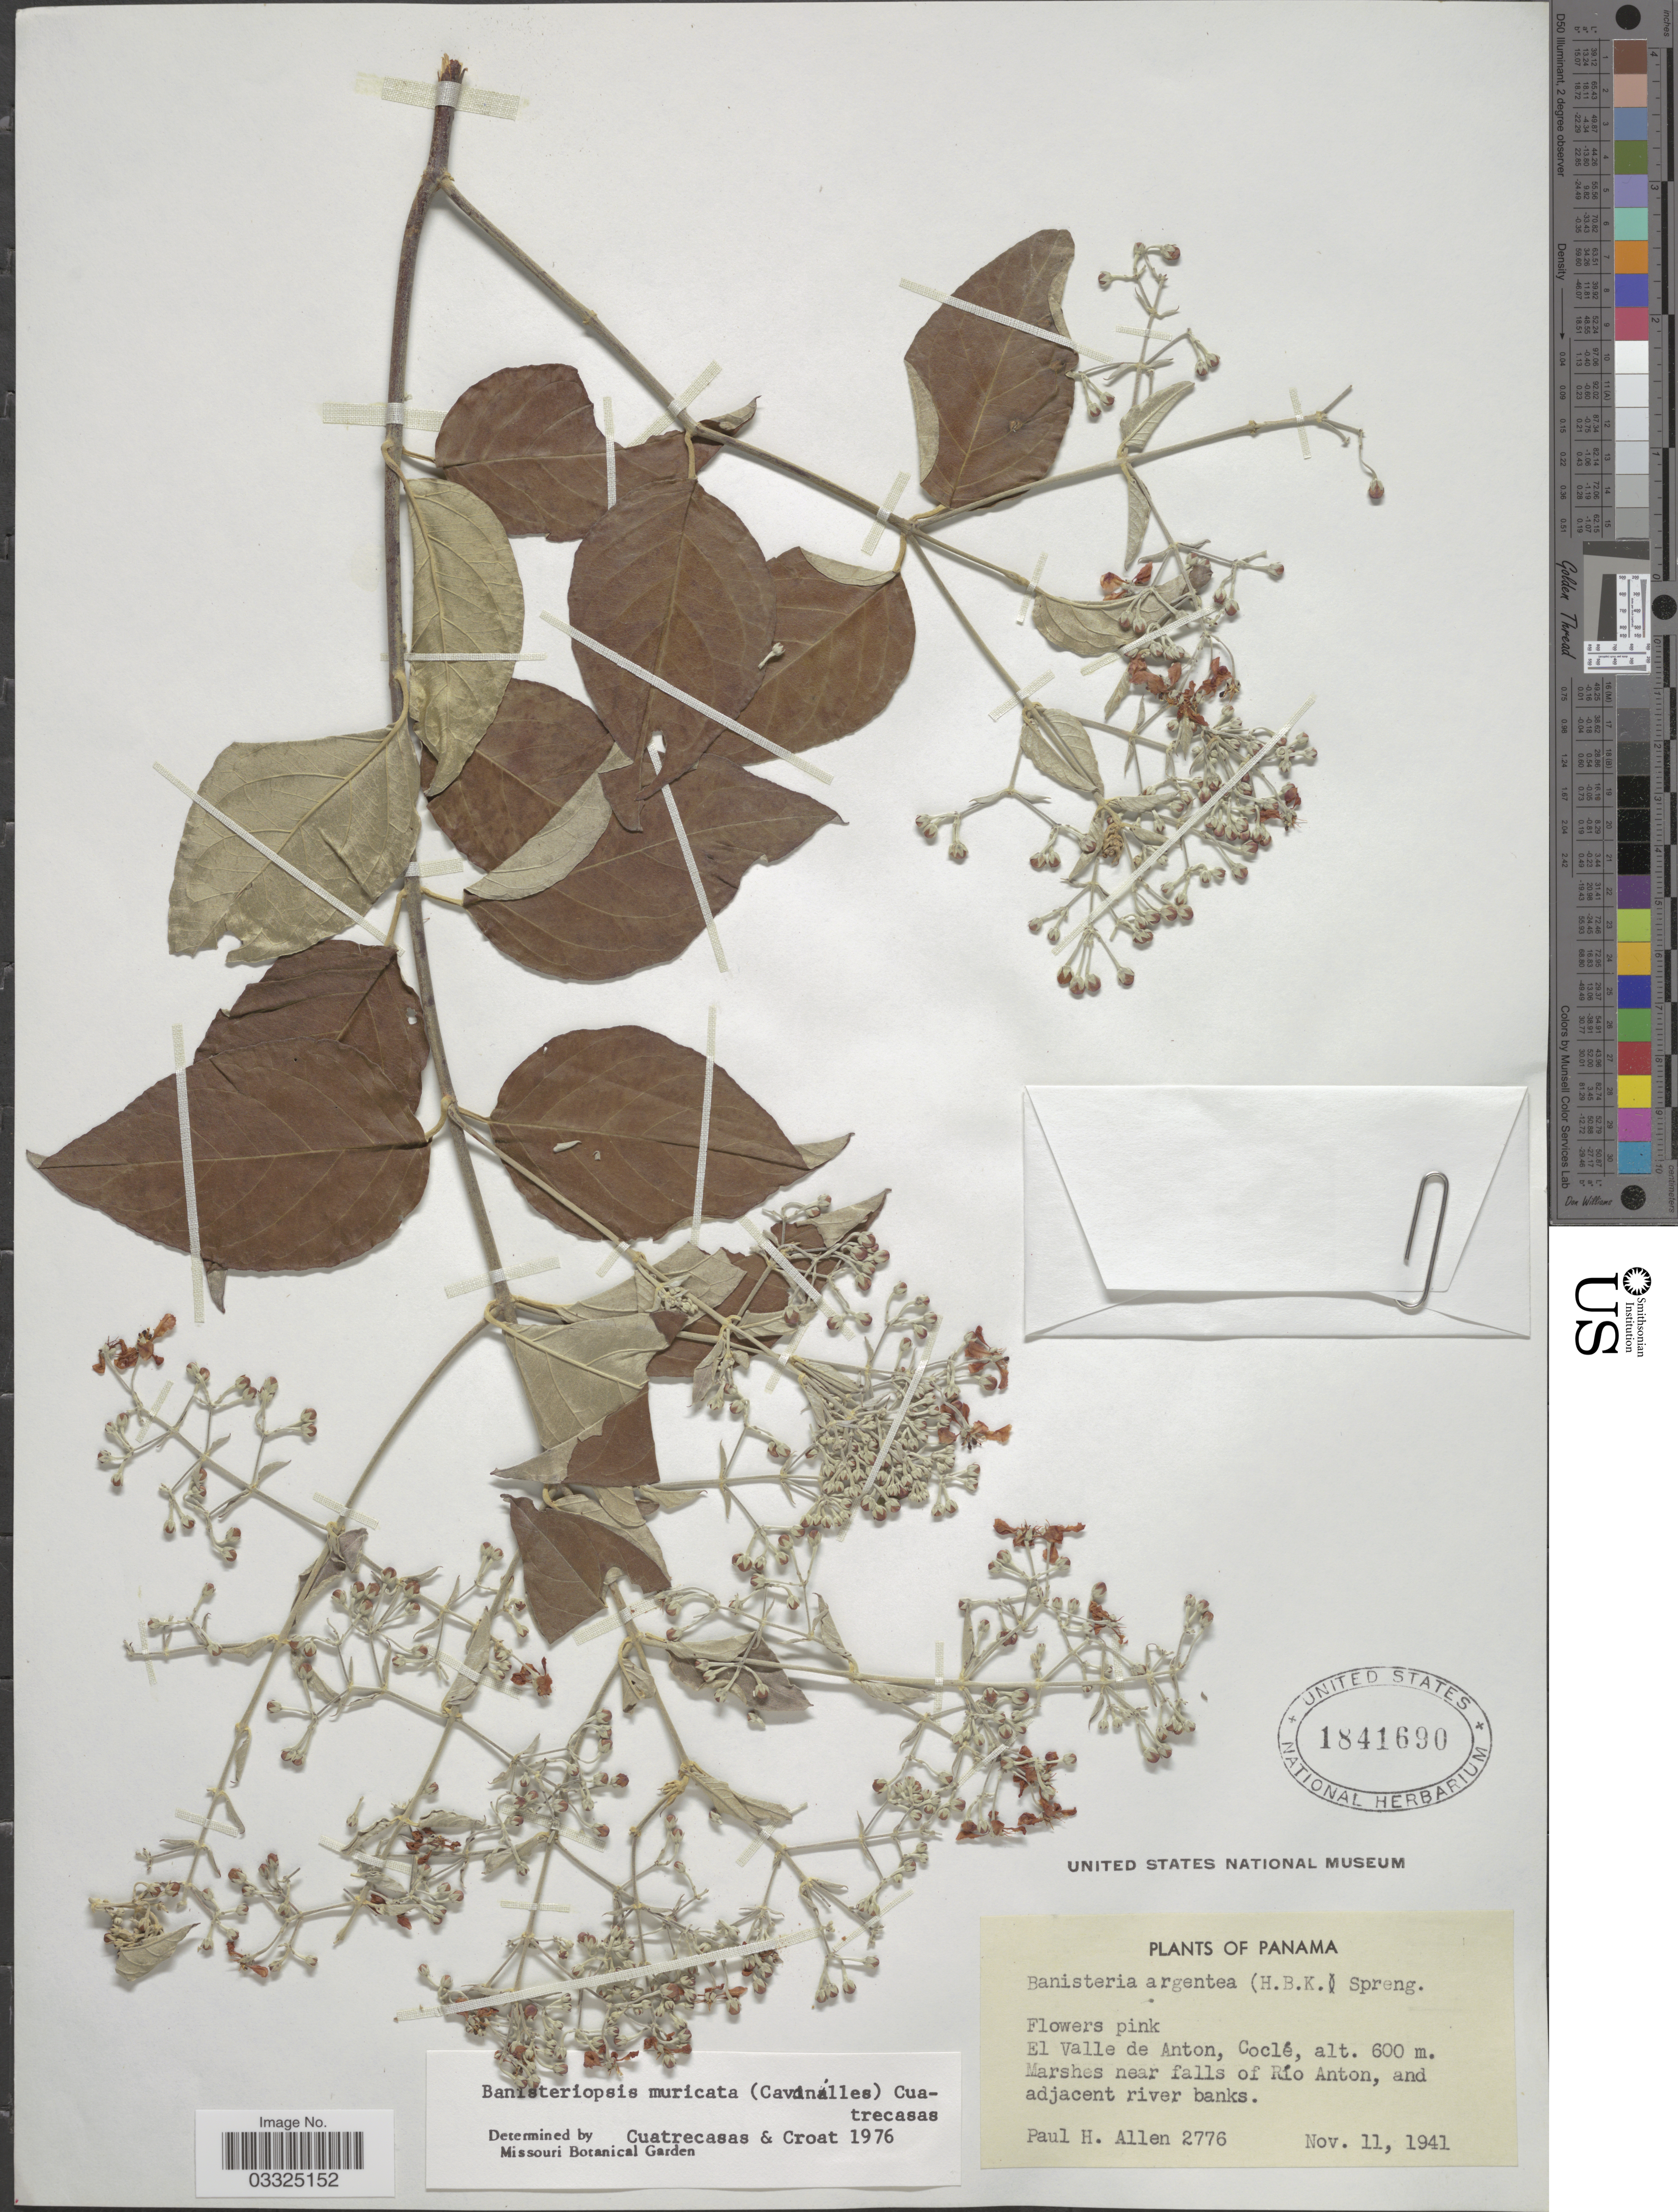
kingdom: Plantae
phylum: Tracheophyta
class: Magnoliopsida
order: Malpighiales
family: Malpighiaceae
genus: Banisteriopsis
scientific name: Banisteriopsis muricata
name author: (Cav.) Cuatrec.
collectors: P. H. Allen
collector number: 2776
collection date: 1941-11-11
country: Panama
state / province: Coclé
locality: El Valle de Anton, Marshes near falls of Río Anton, and adjacent river banks.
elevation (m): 600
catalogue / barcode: US 1841690